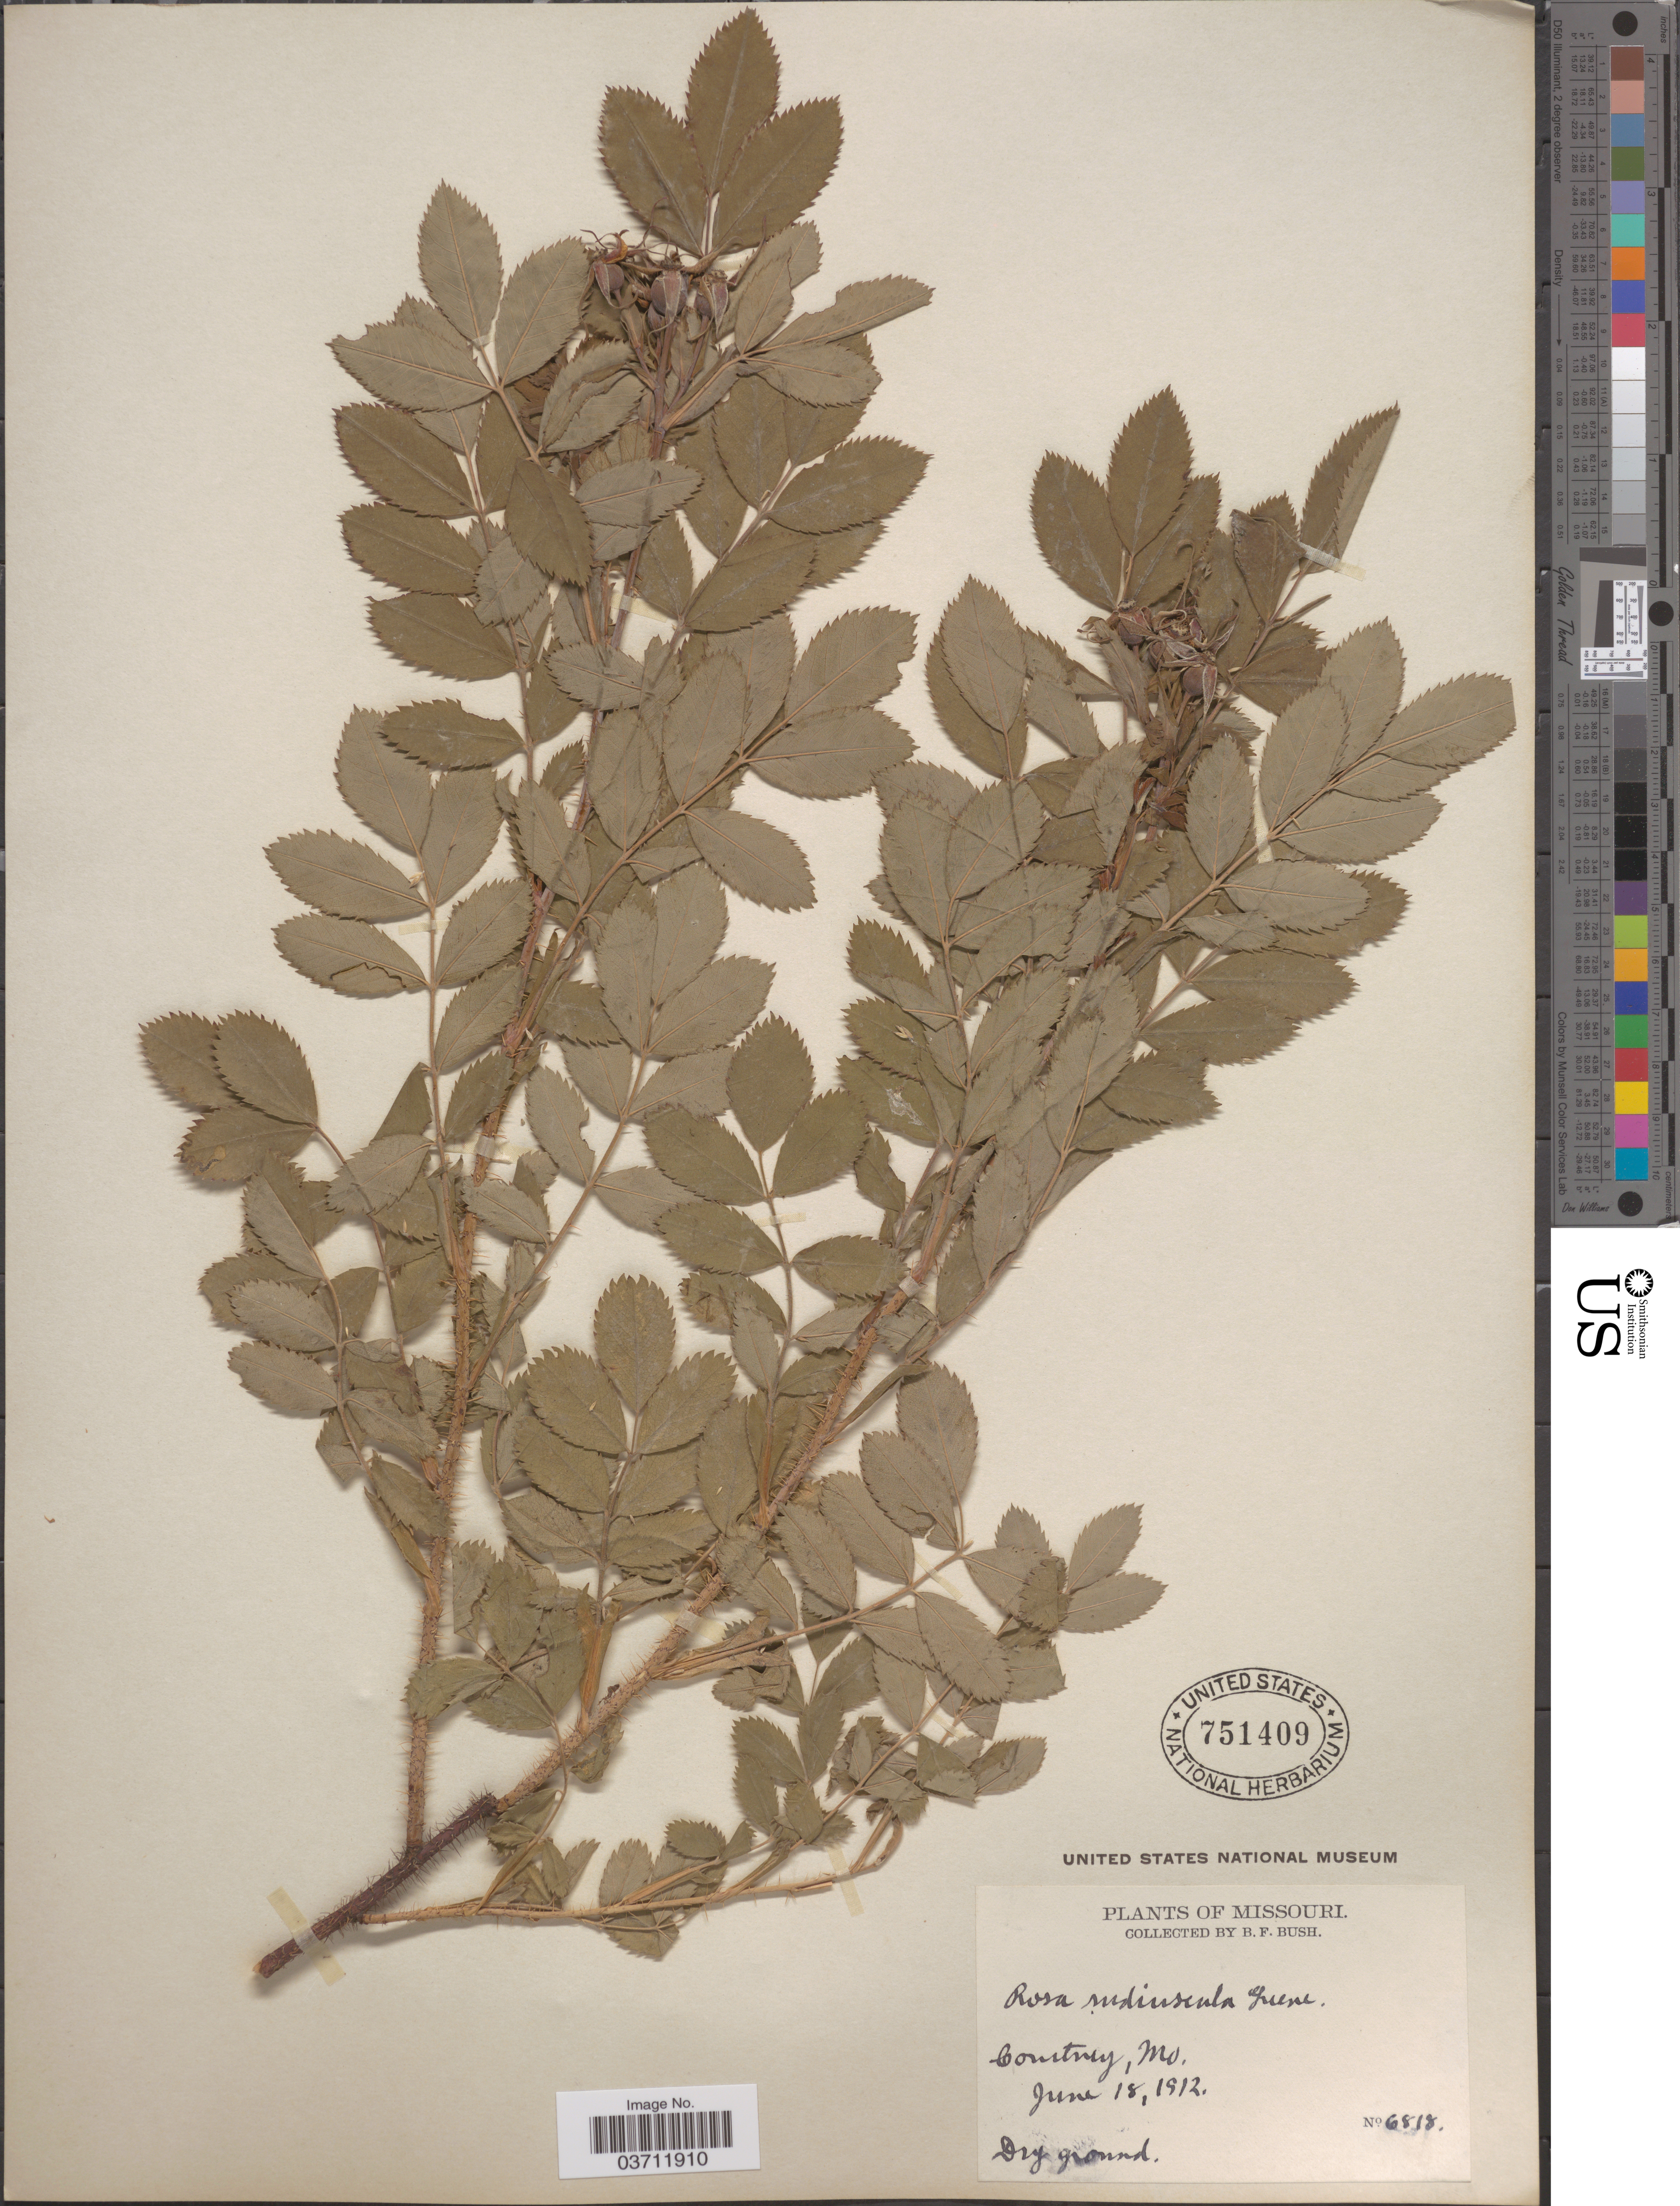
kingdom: Plantae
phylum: Tracheophyta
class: Magnoliopsida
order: Rosales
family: Rosaceae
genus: Rosa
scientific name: Rosa rudiuscula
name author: Greene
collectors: B. F. Bush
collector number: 6818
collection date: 1912-06-18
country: United States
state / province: Missouri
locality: Courtney.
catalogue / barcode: US 751409